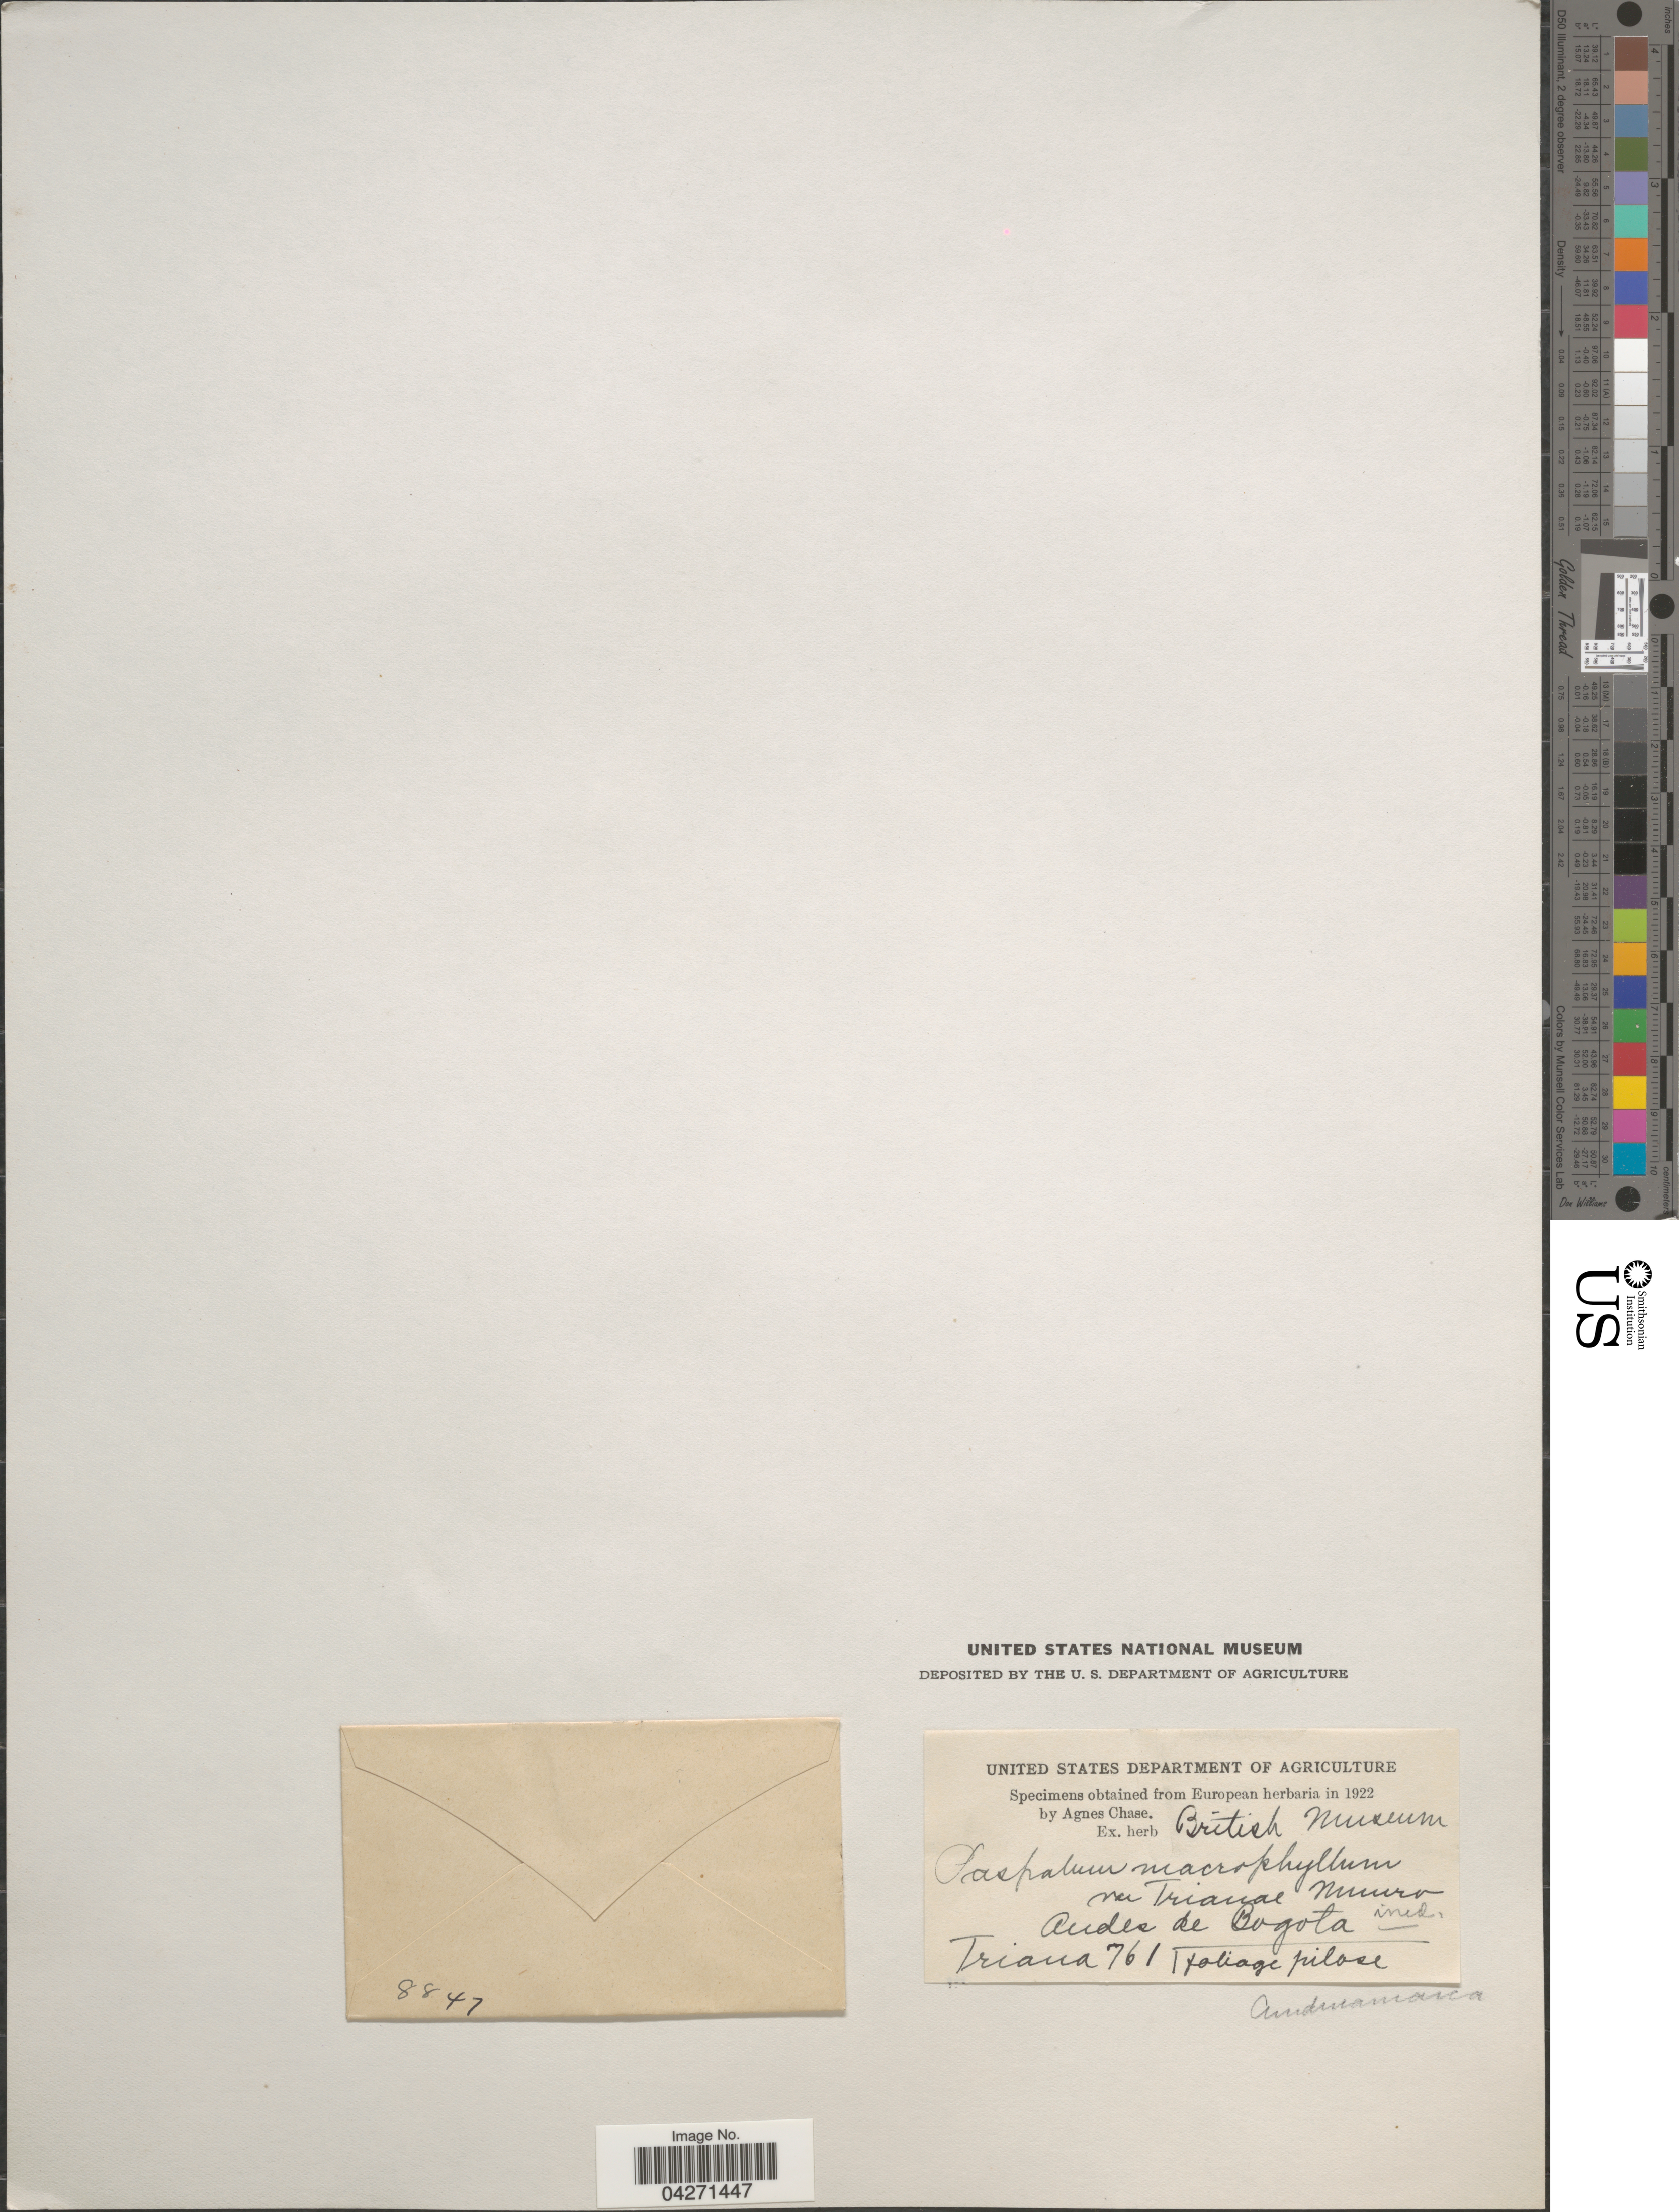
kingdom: Plantae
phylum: Tracheophyta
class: Liliopsida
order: Poales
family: Poaceae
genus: Paspalum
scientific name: Paspalum macrophyllum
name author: Kunth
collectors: Triana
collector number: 761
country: Colombia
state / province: Bogota D.C.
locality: Andes de Bogota.